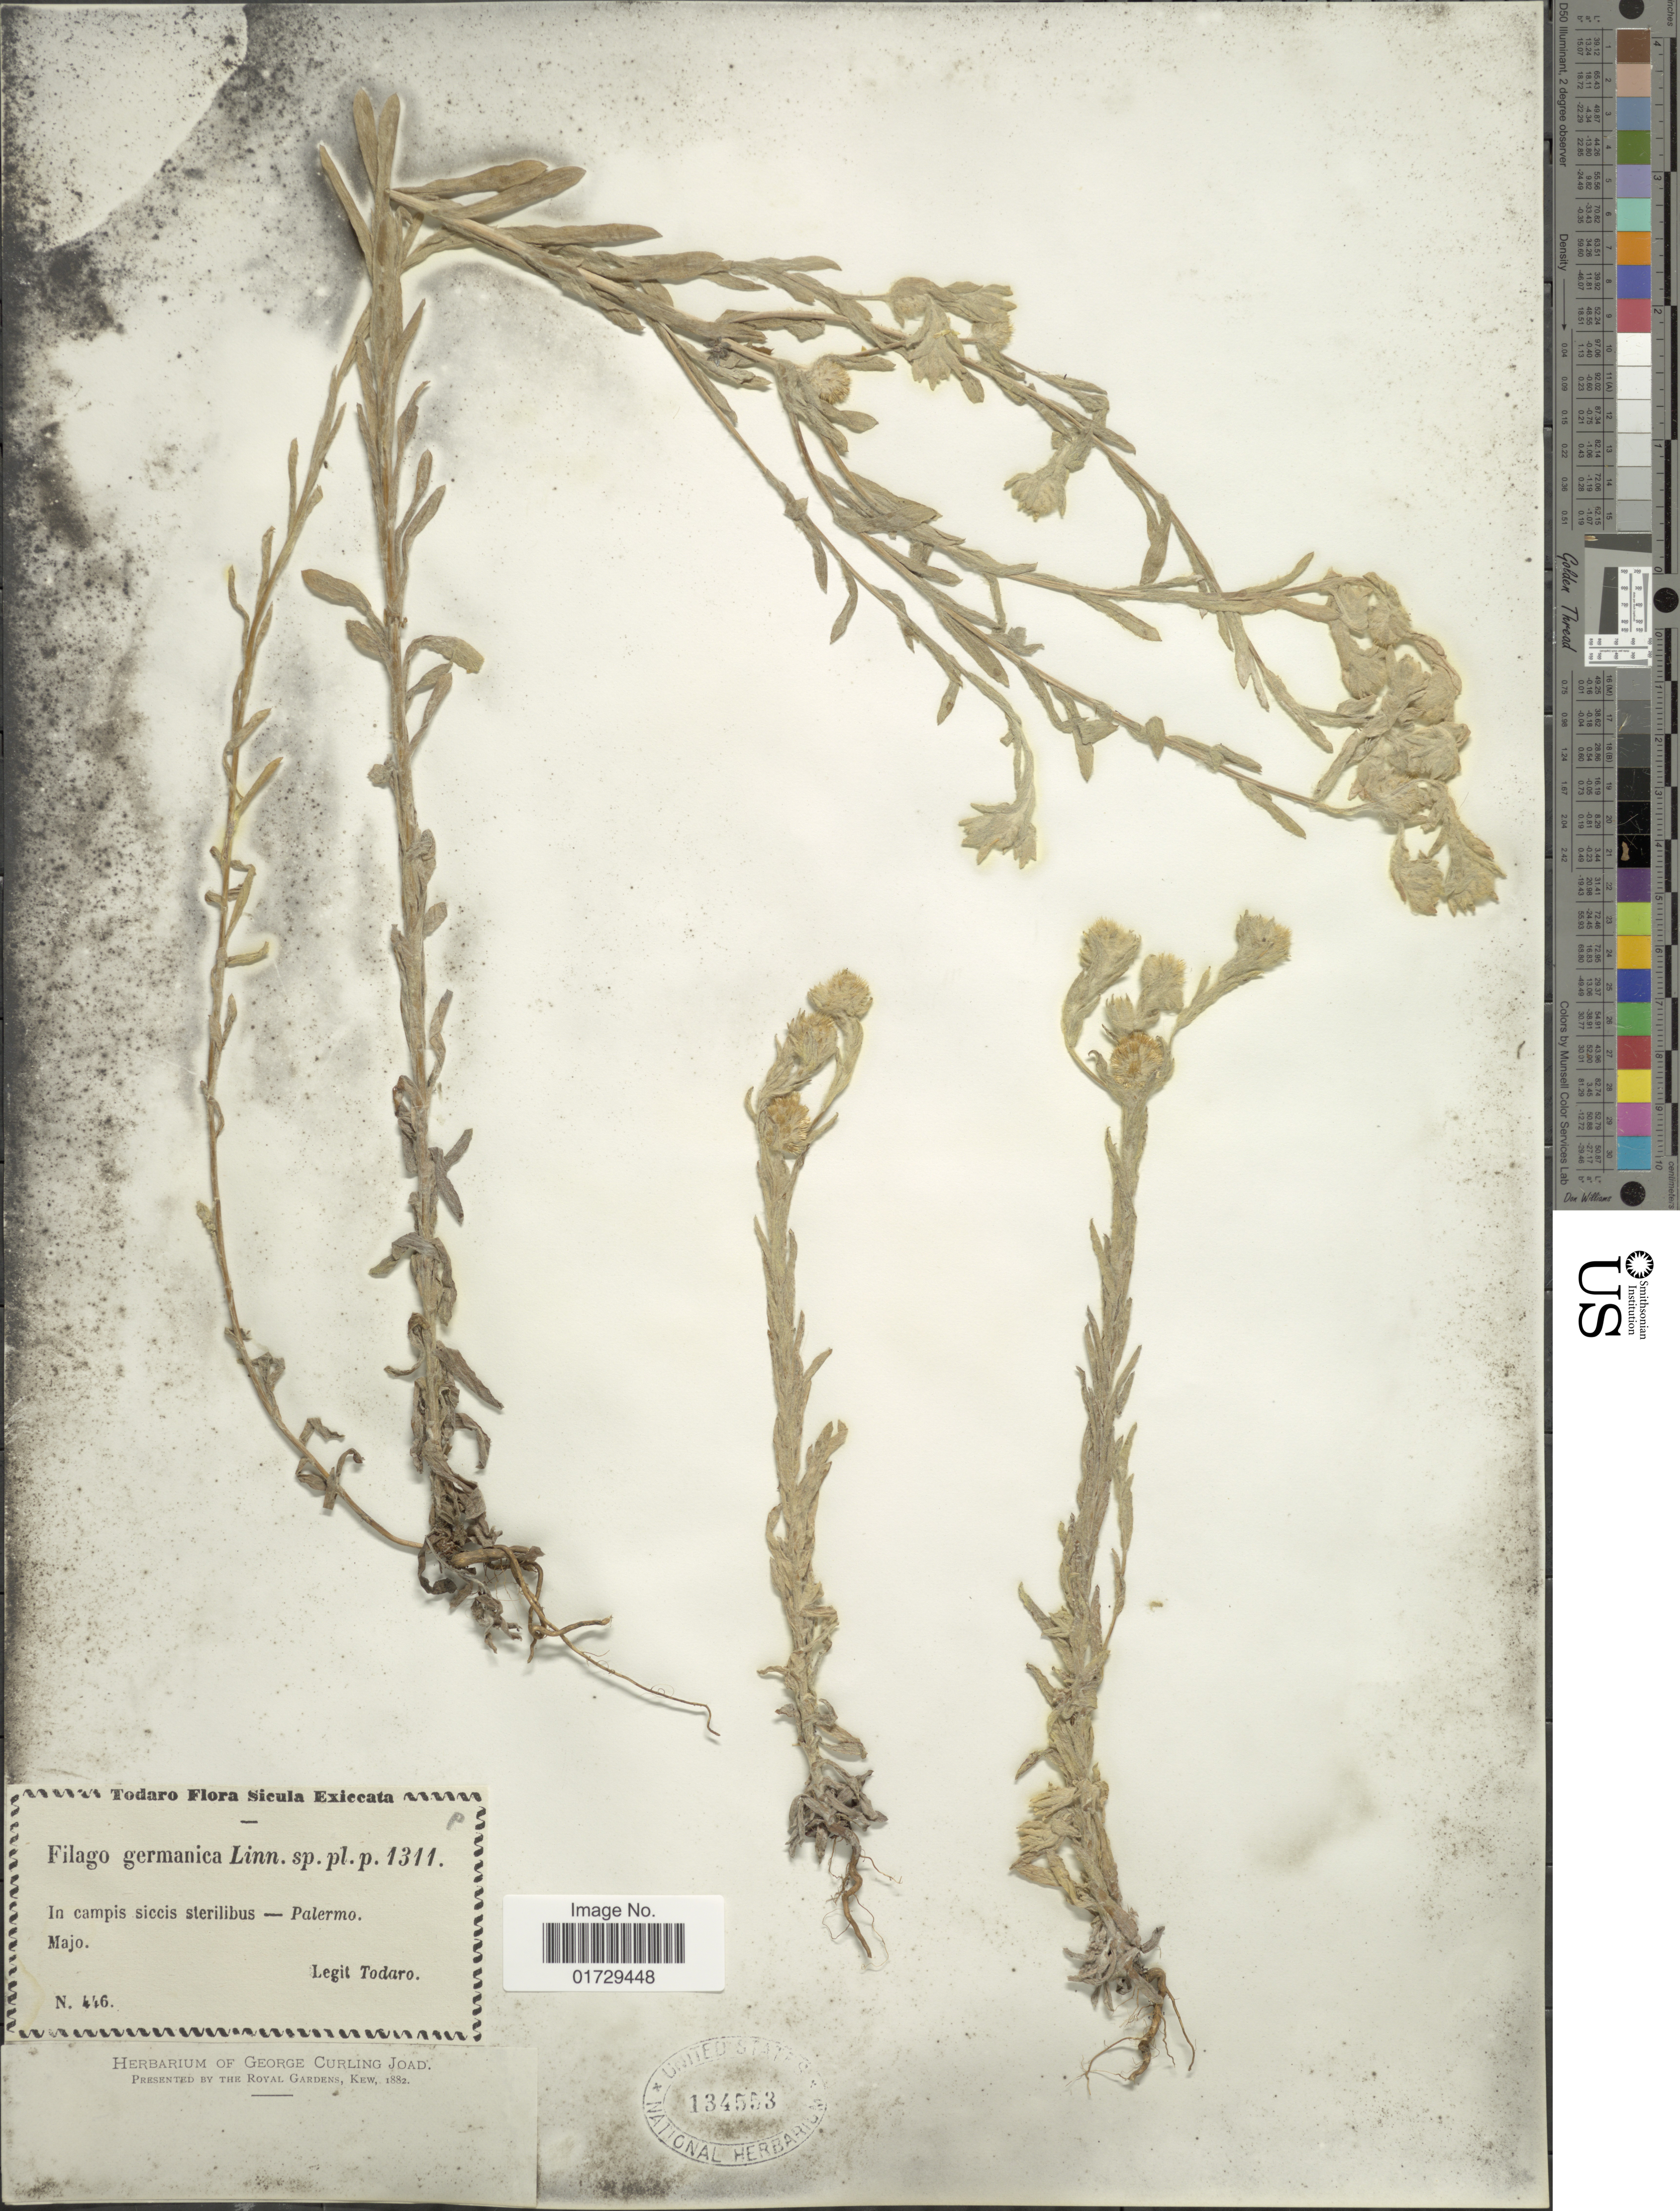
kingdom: Plantae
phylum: Tracheophyta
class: Magnoliopsida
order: Asterales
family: Asteraceae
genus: Filago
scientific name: Filago germanica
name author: (L.) Huds.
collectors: Todaro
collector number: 446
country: Italy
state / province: Siciliana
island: Sicily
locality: Palermo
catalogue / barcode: US 134553